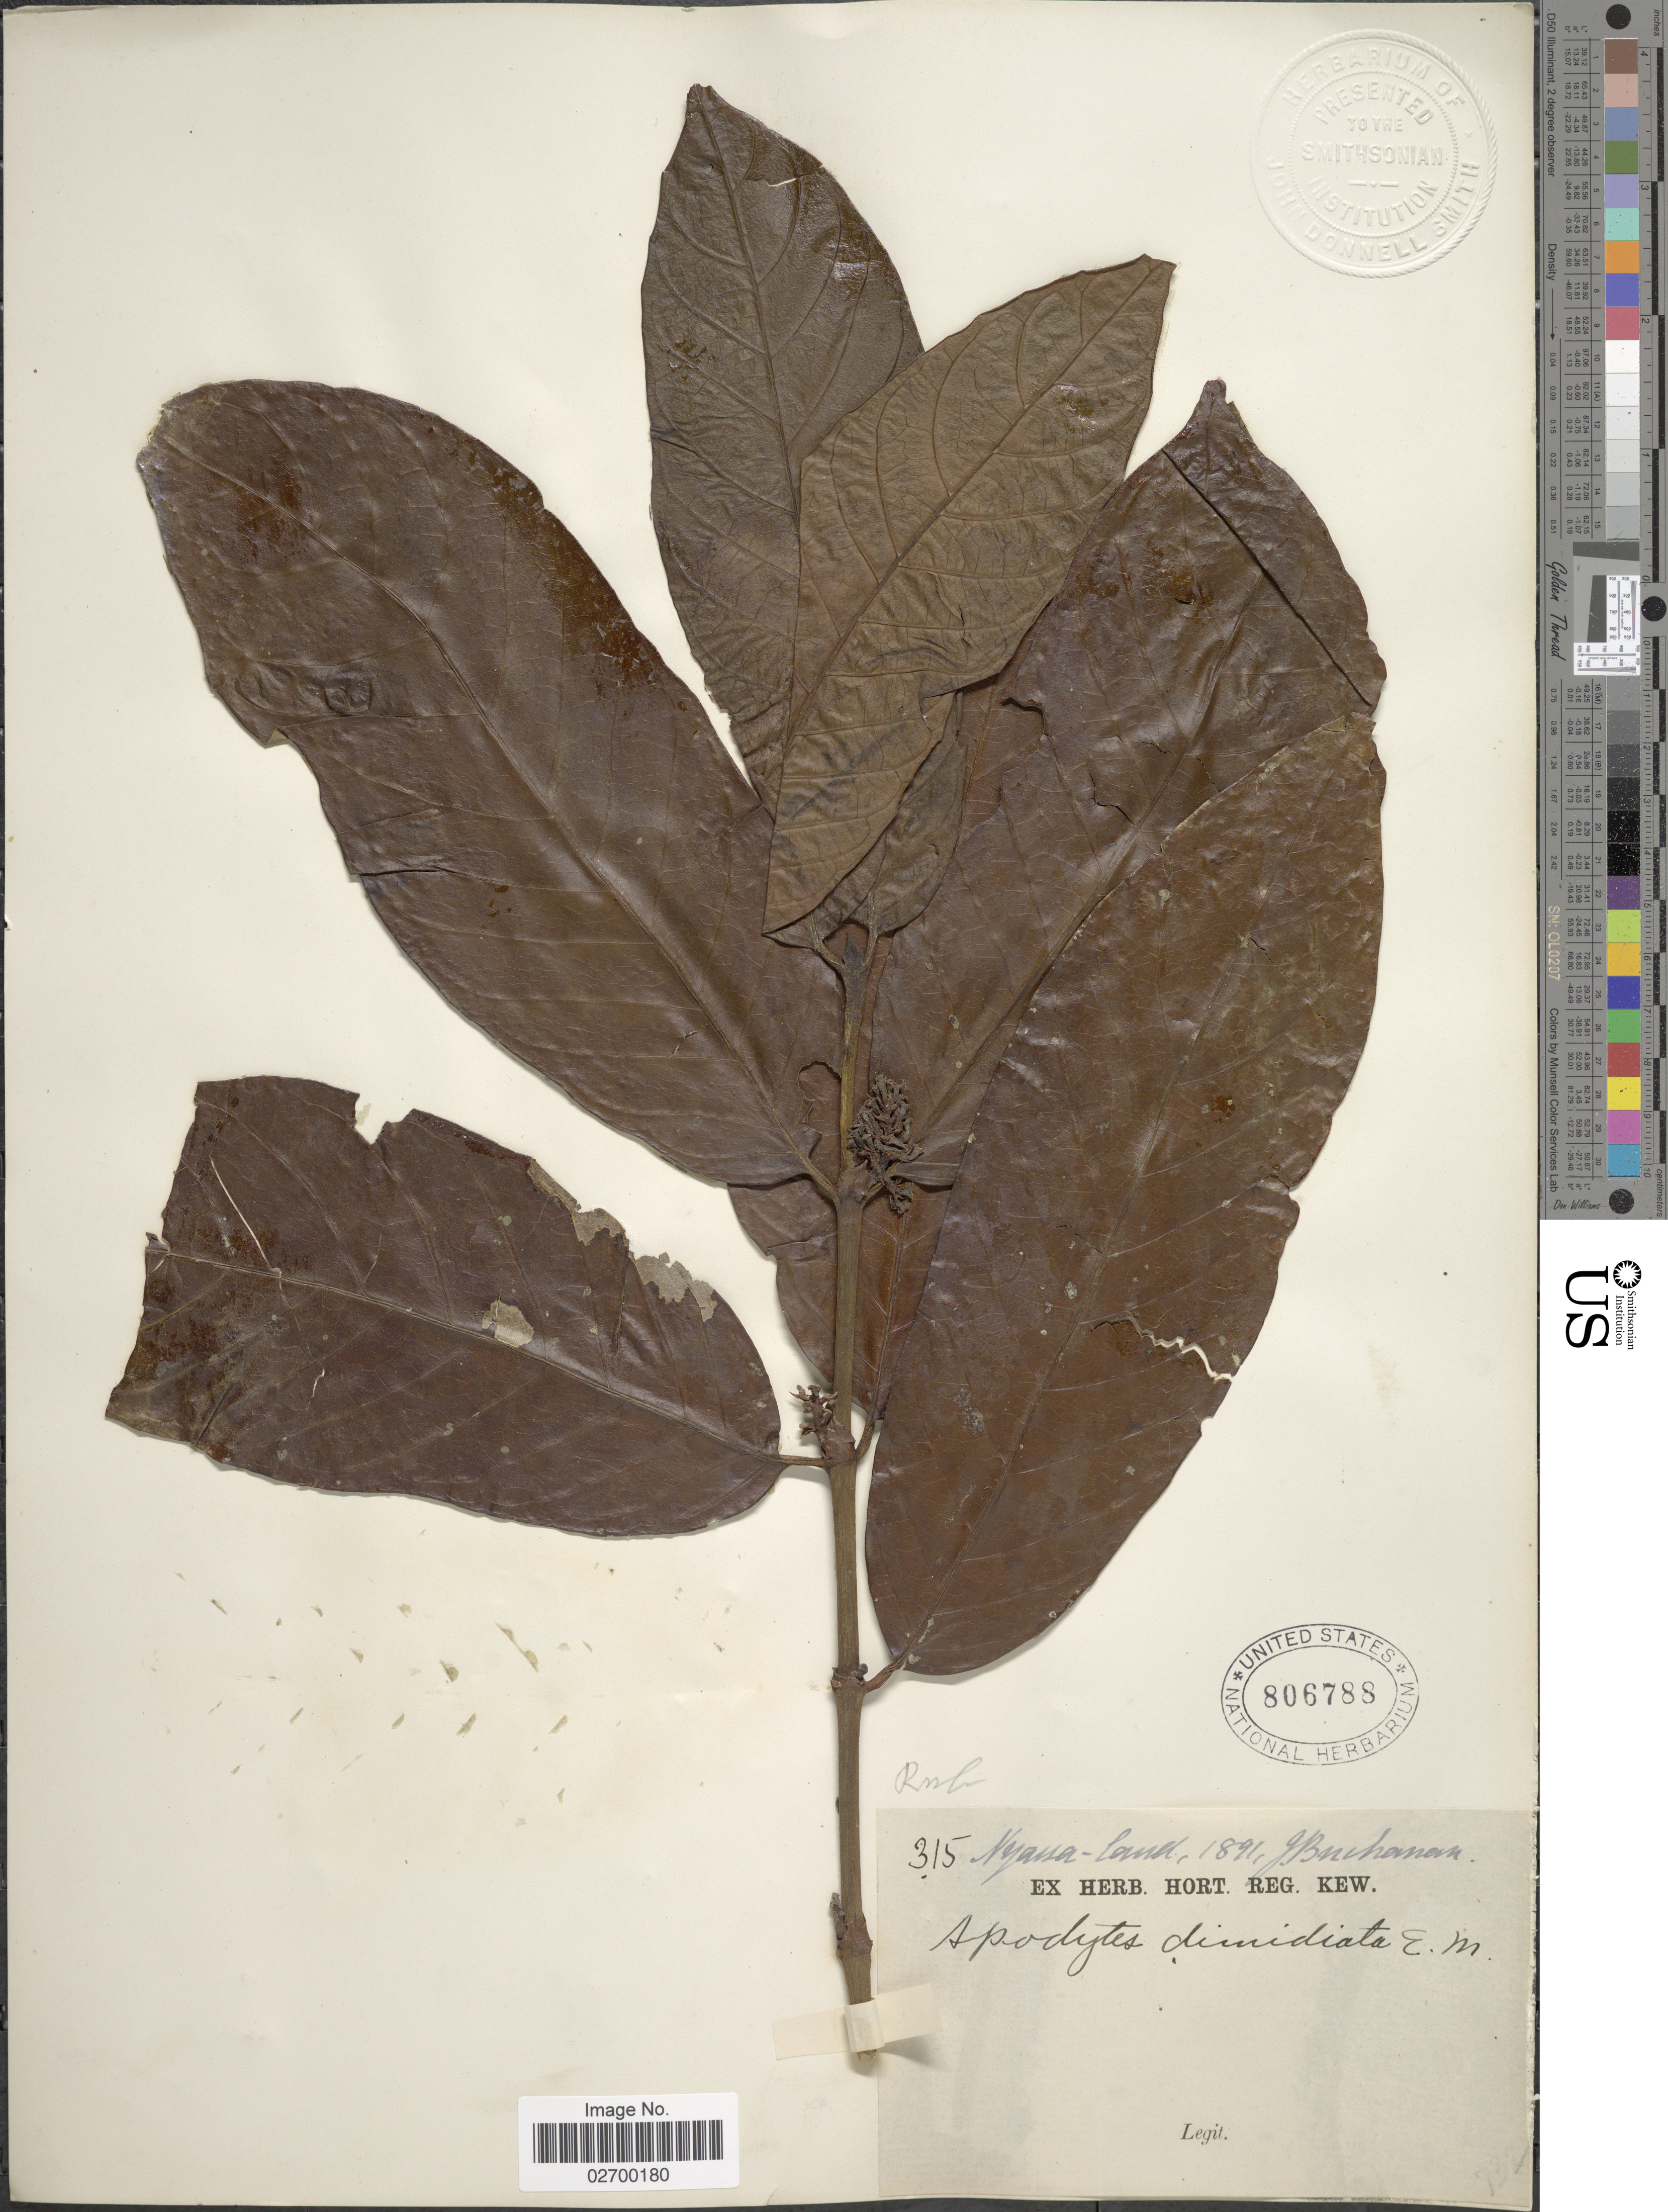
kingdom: Plantae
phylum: Tracheophyta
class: Magnoliopsida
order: Gentianales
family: Rubiaceae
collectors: J. Buchanan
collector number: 315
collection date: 1891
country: Malawi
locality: Nyassa-land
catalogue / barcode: US 806788